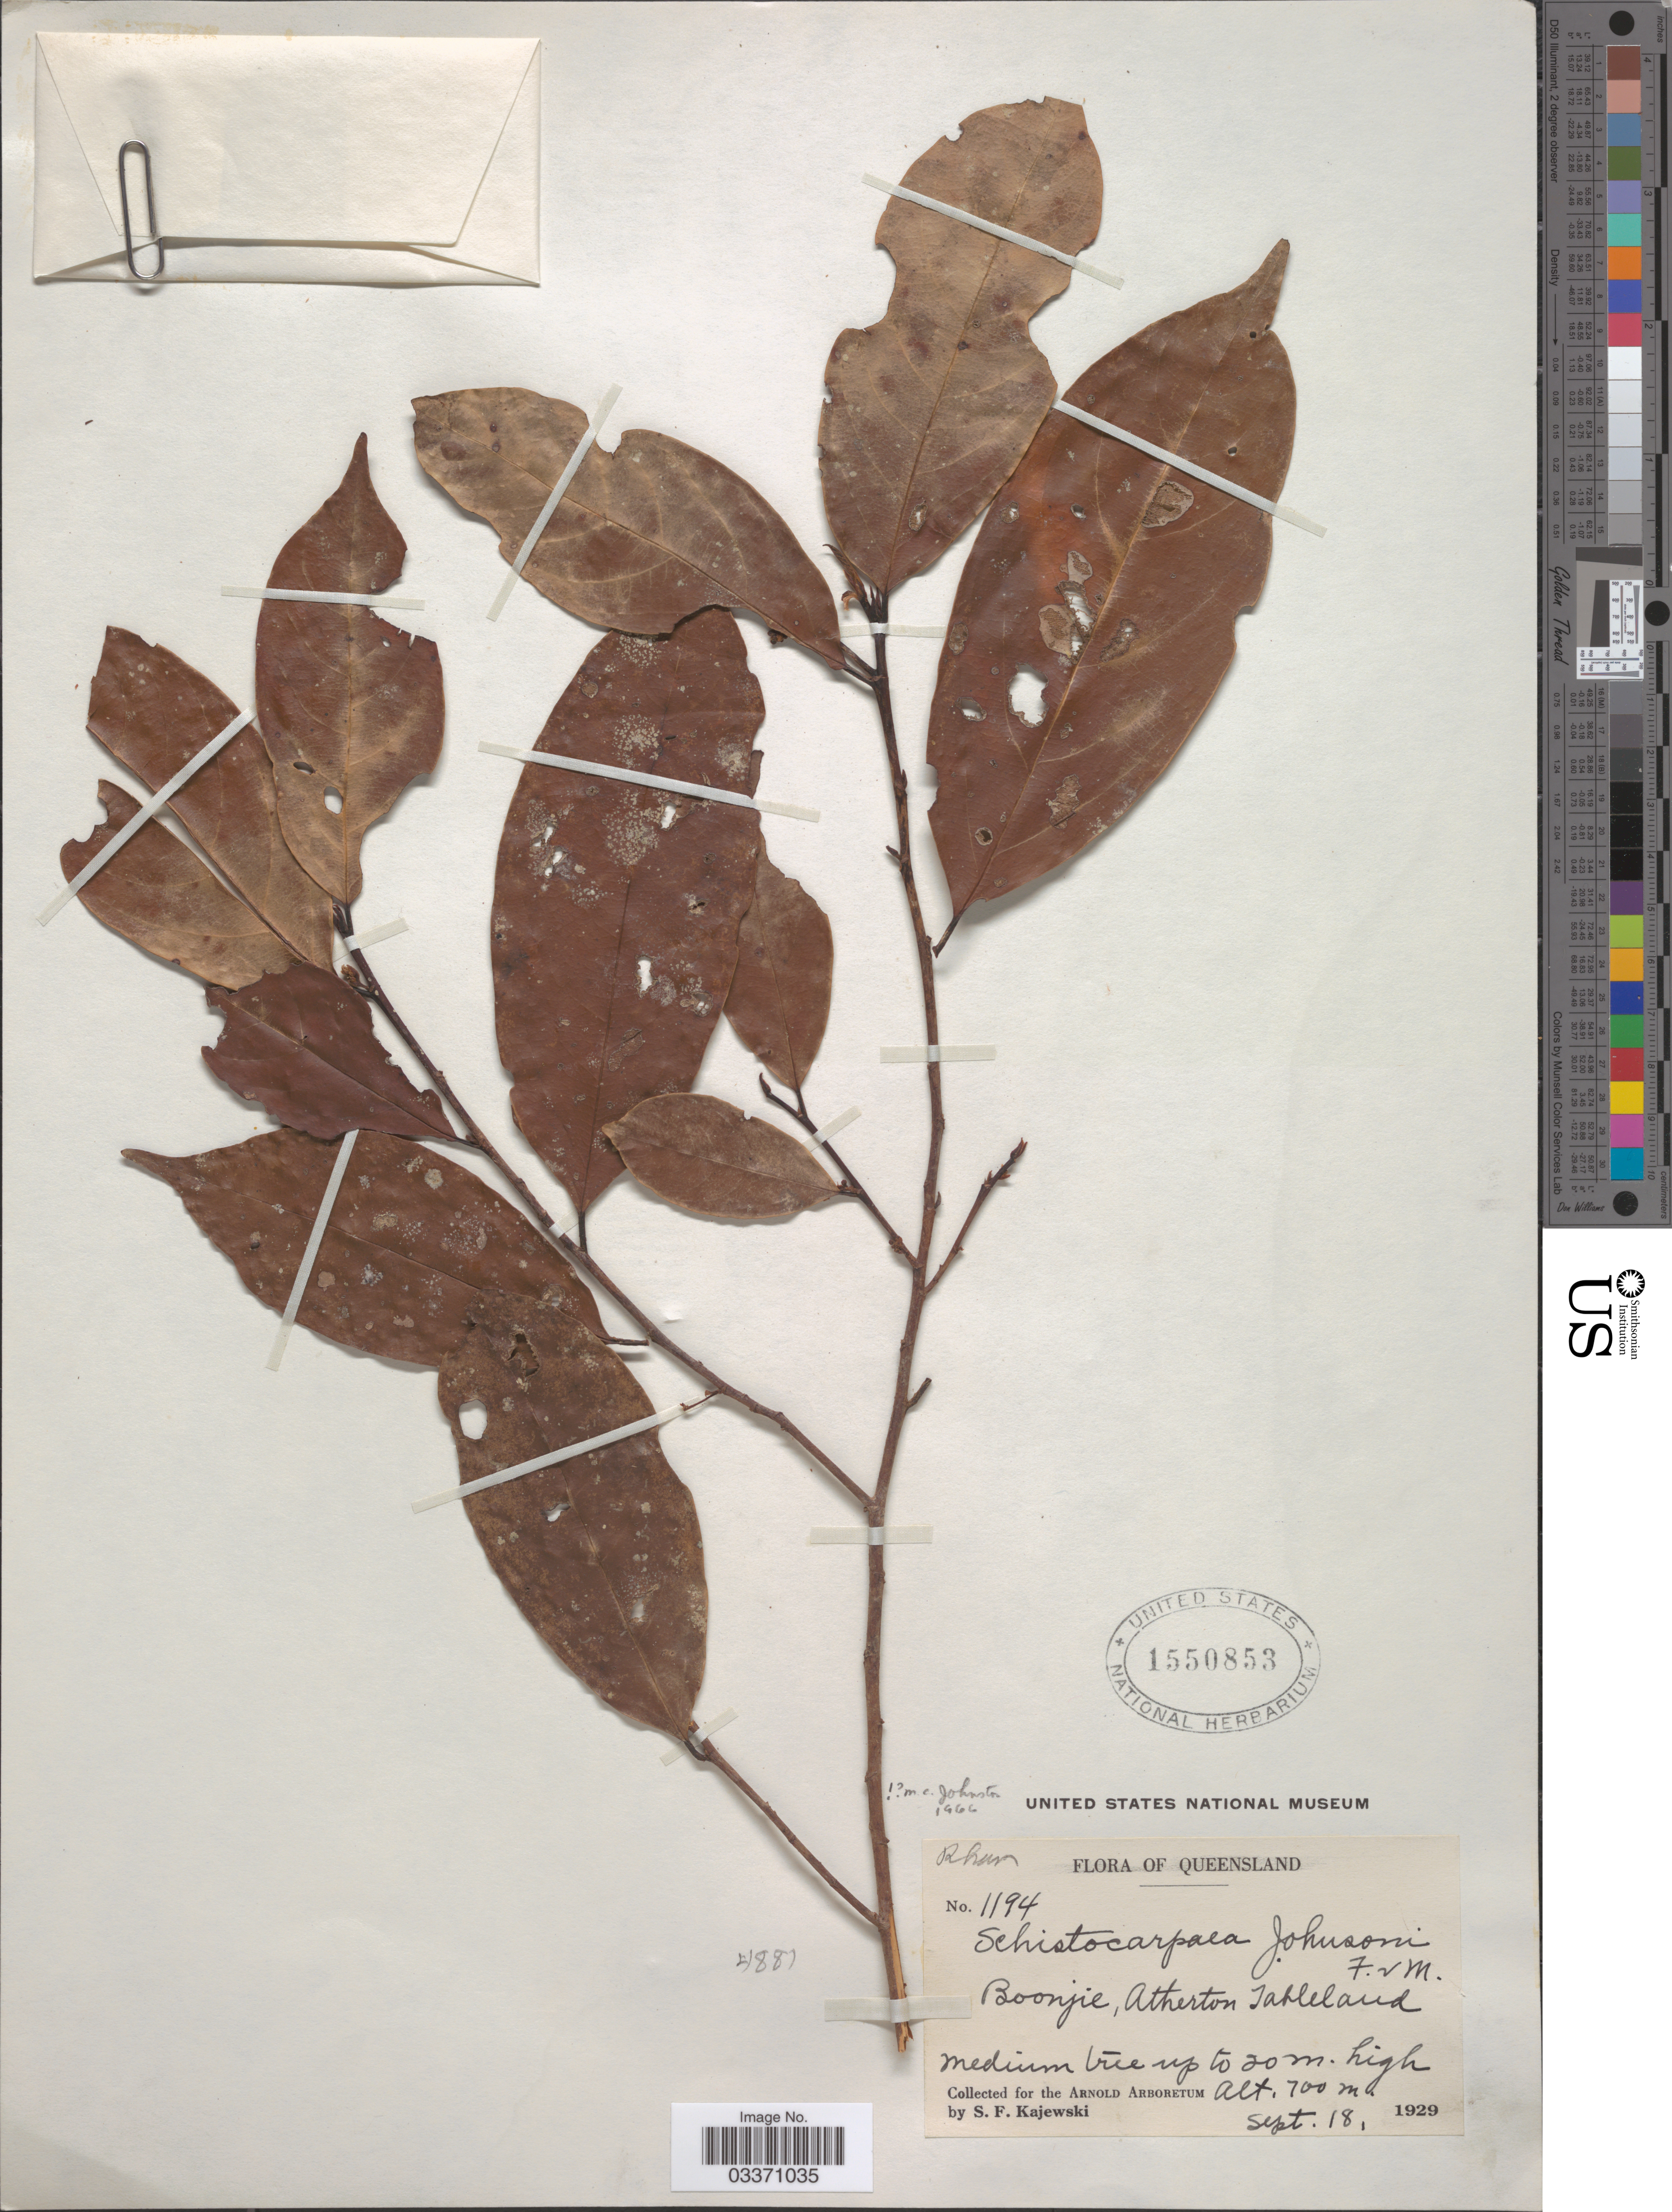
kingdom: Plantae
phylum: Tracheophyta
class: Magnoliopsida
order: Rosales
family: Rhamnaceae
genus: Schistocarpaea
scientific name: Schistocarpaea johnsoni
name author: F. Muell.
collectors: S. Kajewski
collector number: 1194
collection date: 1929-09-18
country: Australia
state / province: Queensland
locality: Boonjie, Atherton Sableland.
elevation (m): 700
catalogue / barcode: US 1550853